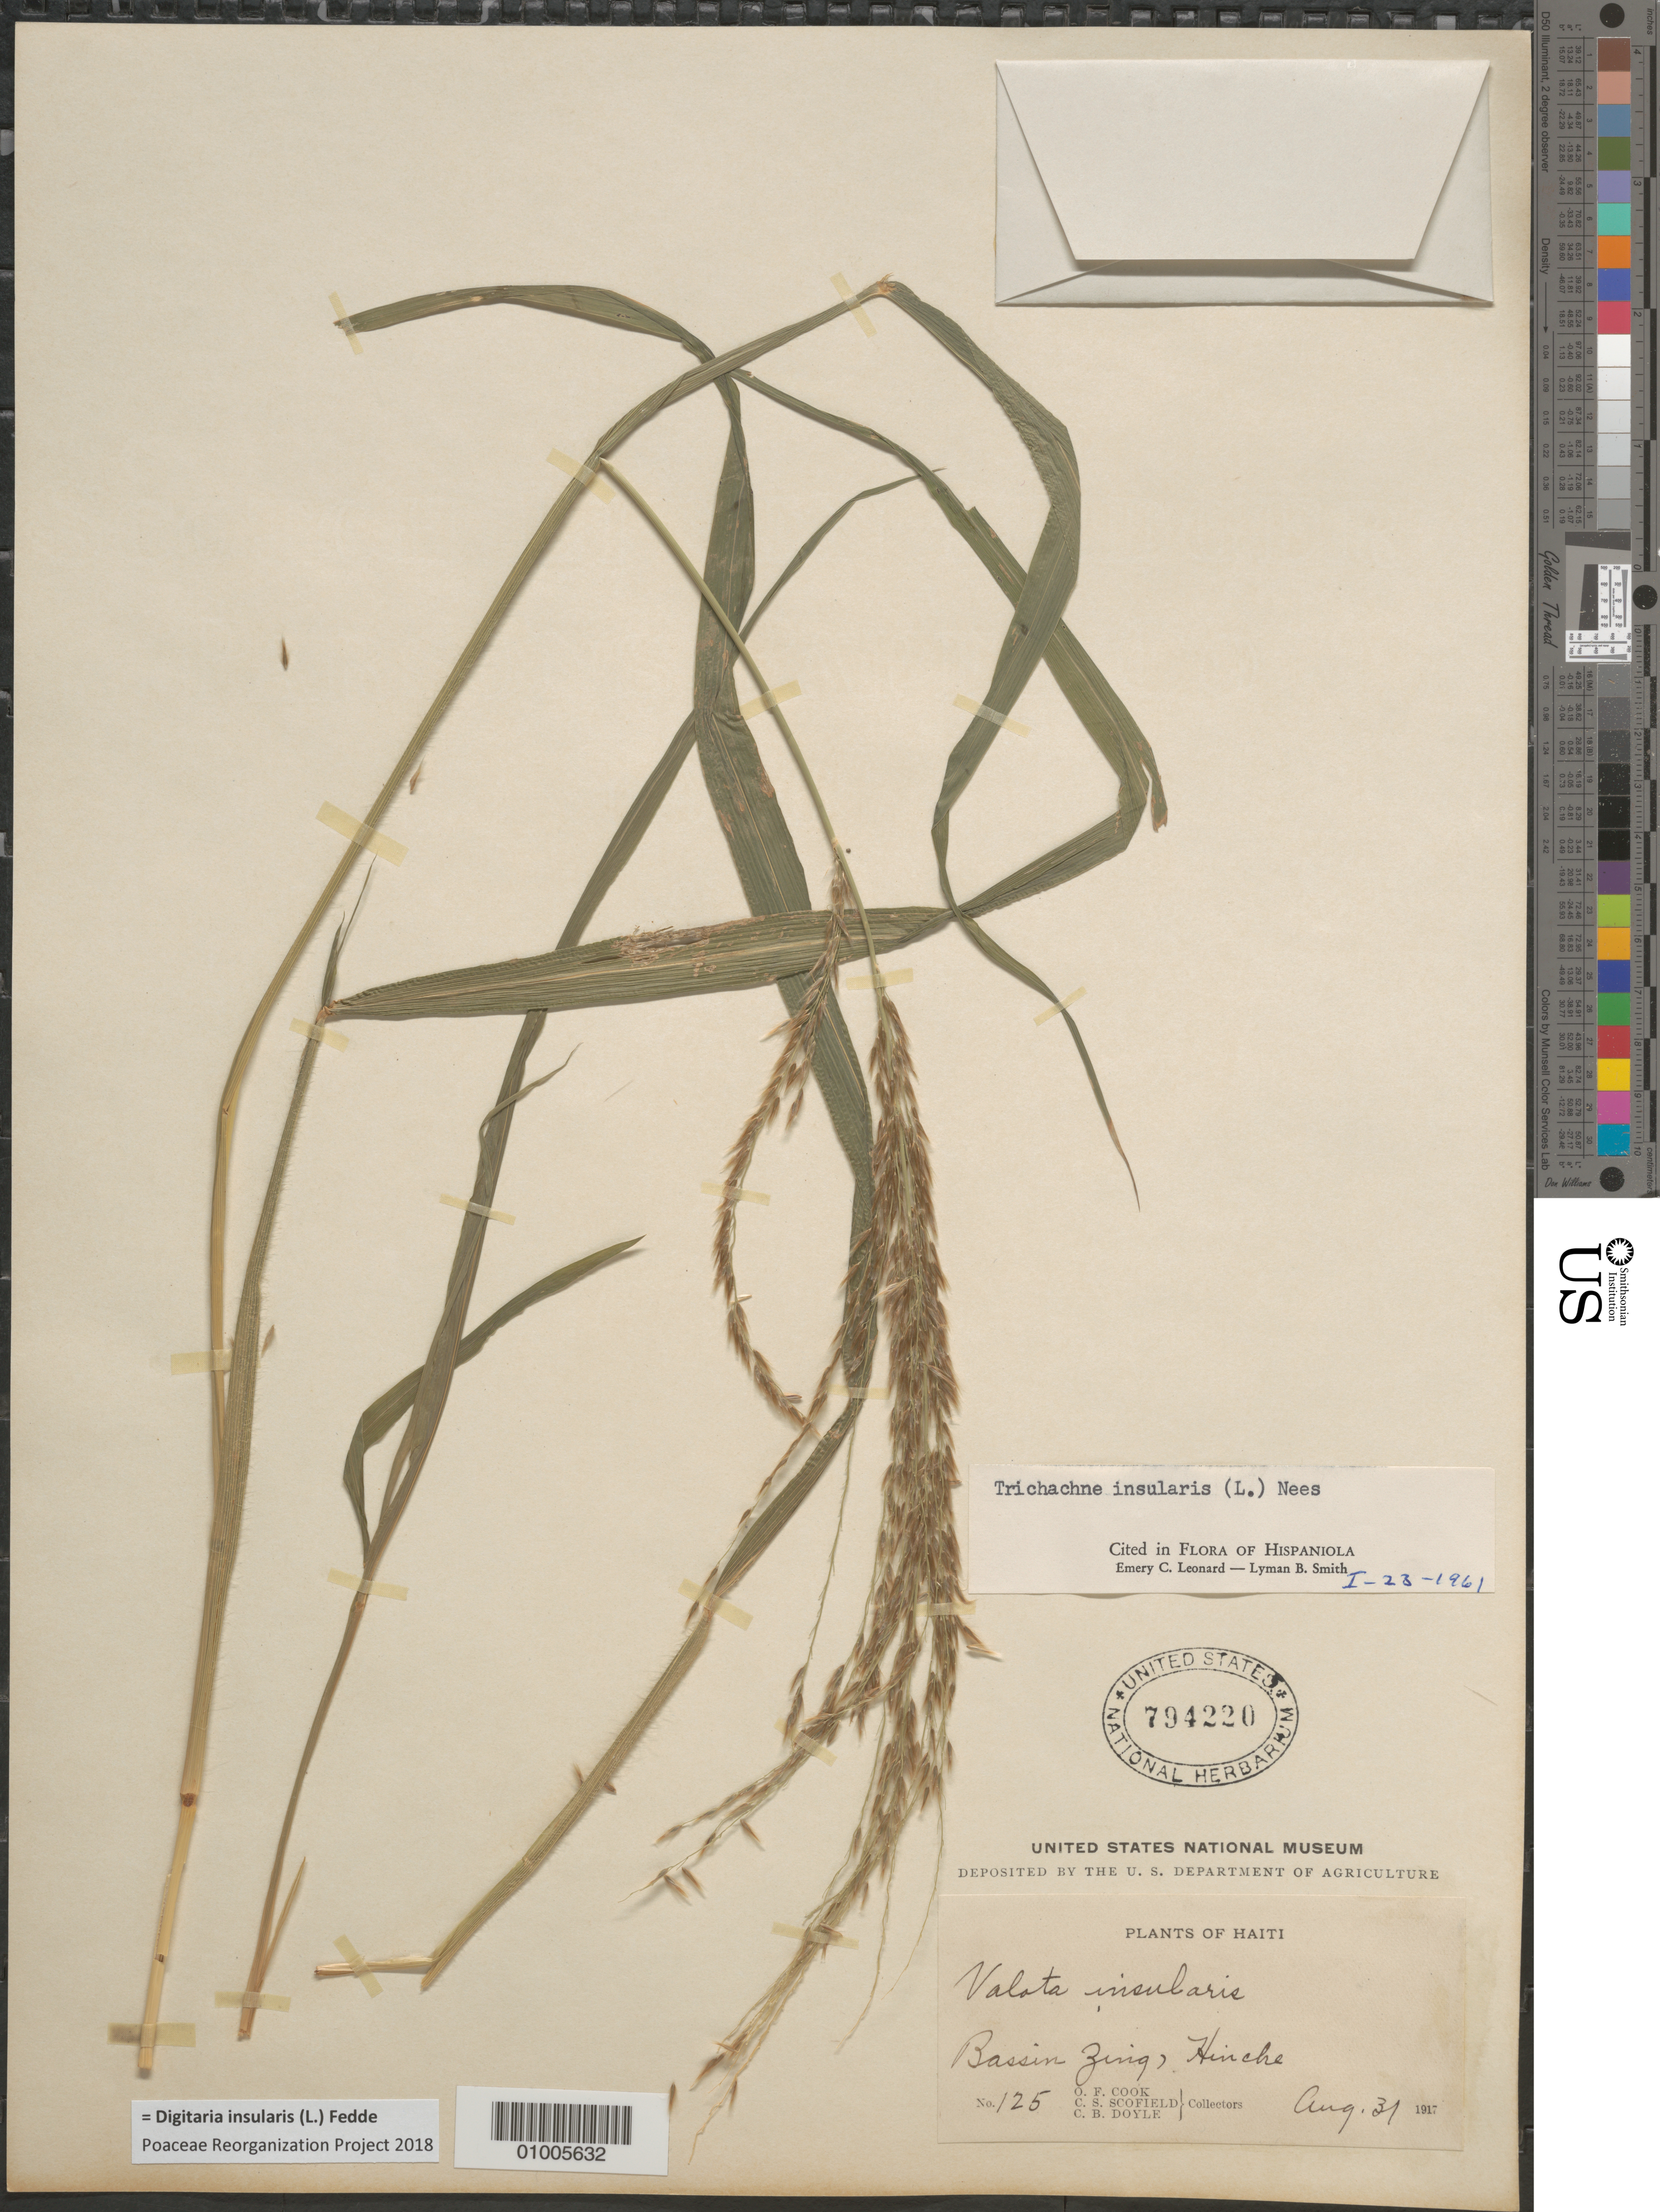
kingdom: Plantae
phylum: Tracheophyta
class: Liliopsida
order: Poales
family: Poaceae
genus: Digitaria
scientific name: Digitaria insularis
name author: (L.) Mez ex Ekman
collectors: O. F. Cook, C. Scofield & C. Doyle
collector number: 125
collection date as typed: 31 Aug 1917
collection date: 1917-08-31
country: Haiti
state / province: Centre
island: Hispaniola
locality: Bassin, Hinche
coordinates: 0 N, 0 E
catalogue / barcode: US 794220